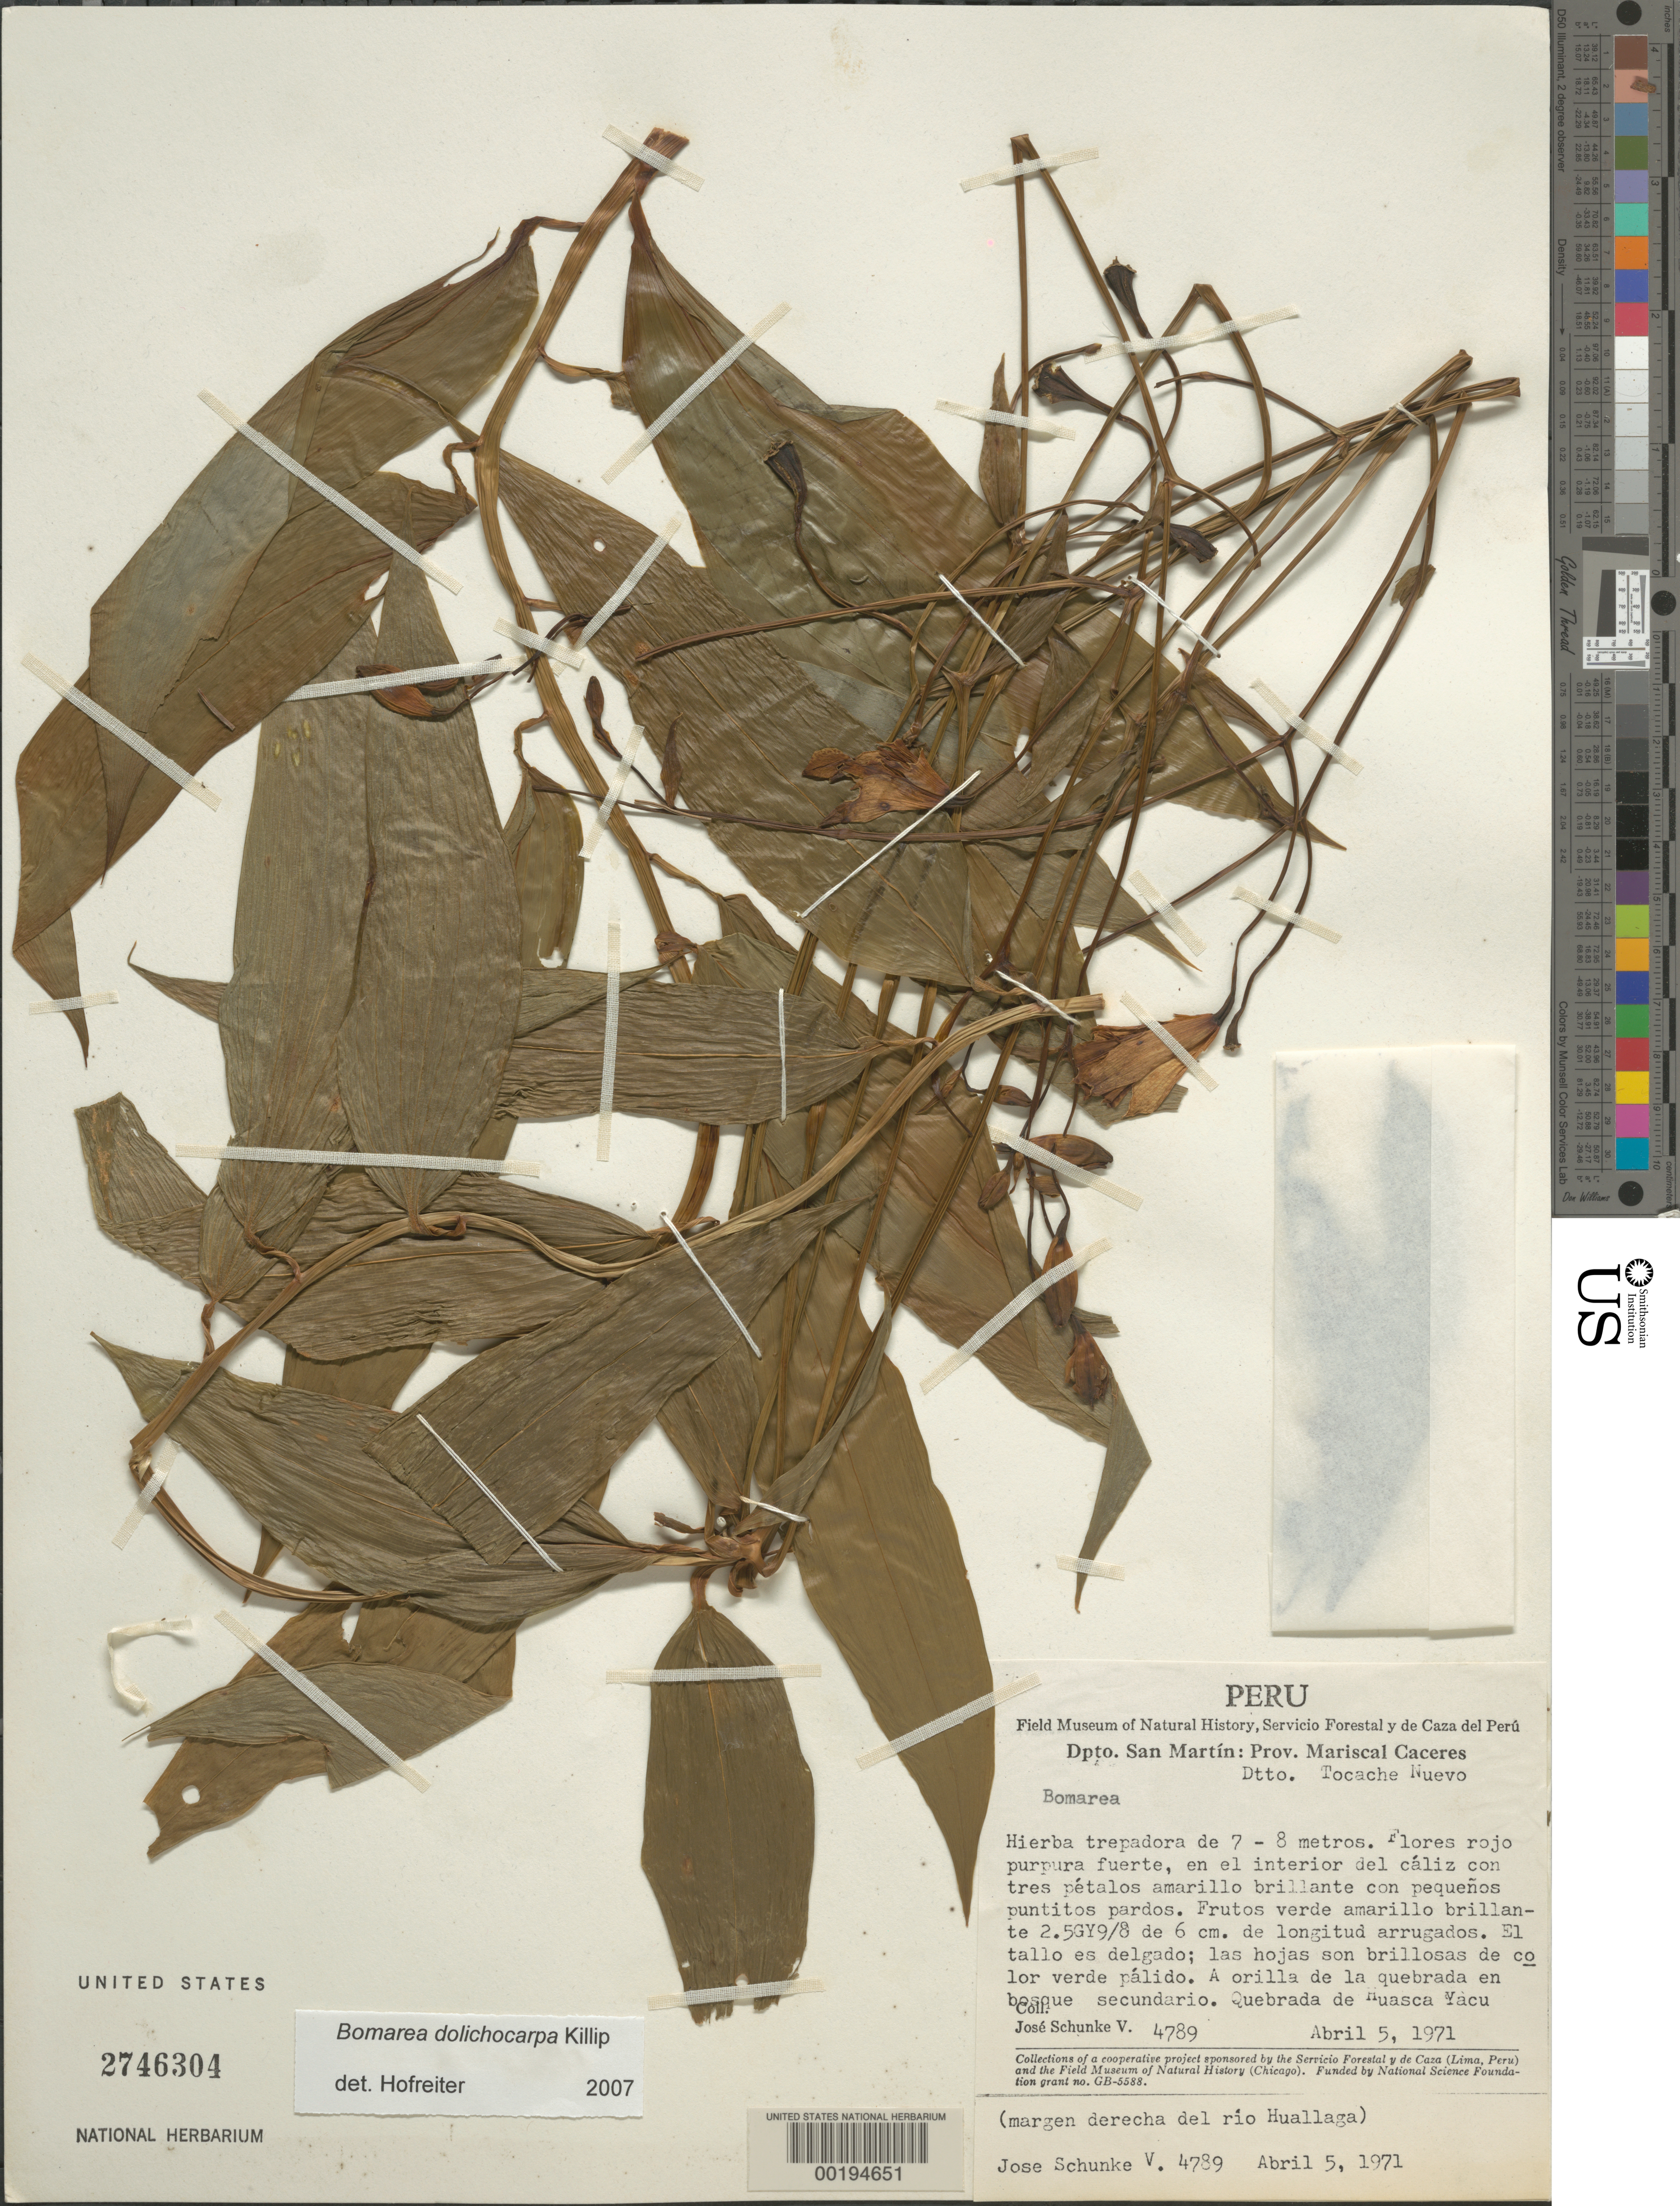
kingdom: Plantae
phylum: Tracheophyta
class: Liliopsida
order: Liliales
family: Alstroemeriaceae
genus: Bomarea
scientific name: Bomarea dolichocarpa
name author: Killip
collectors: J. Schunke Vigo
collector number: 4789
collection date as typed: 05 Apr 1971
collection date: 1971-04-05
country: Peru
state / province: San Martín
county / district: Mariscal Cáceres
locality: Dtto. Tocache Nuevo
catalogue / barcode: US 2746304